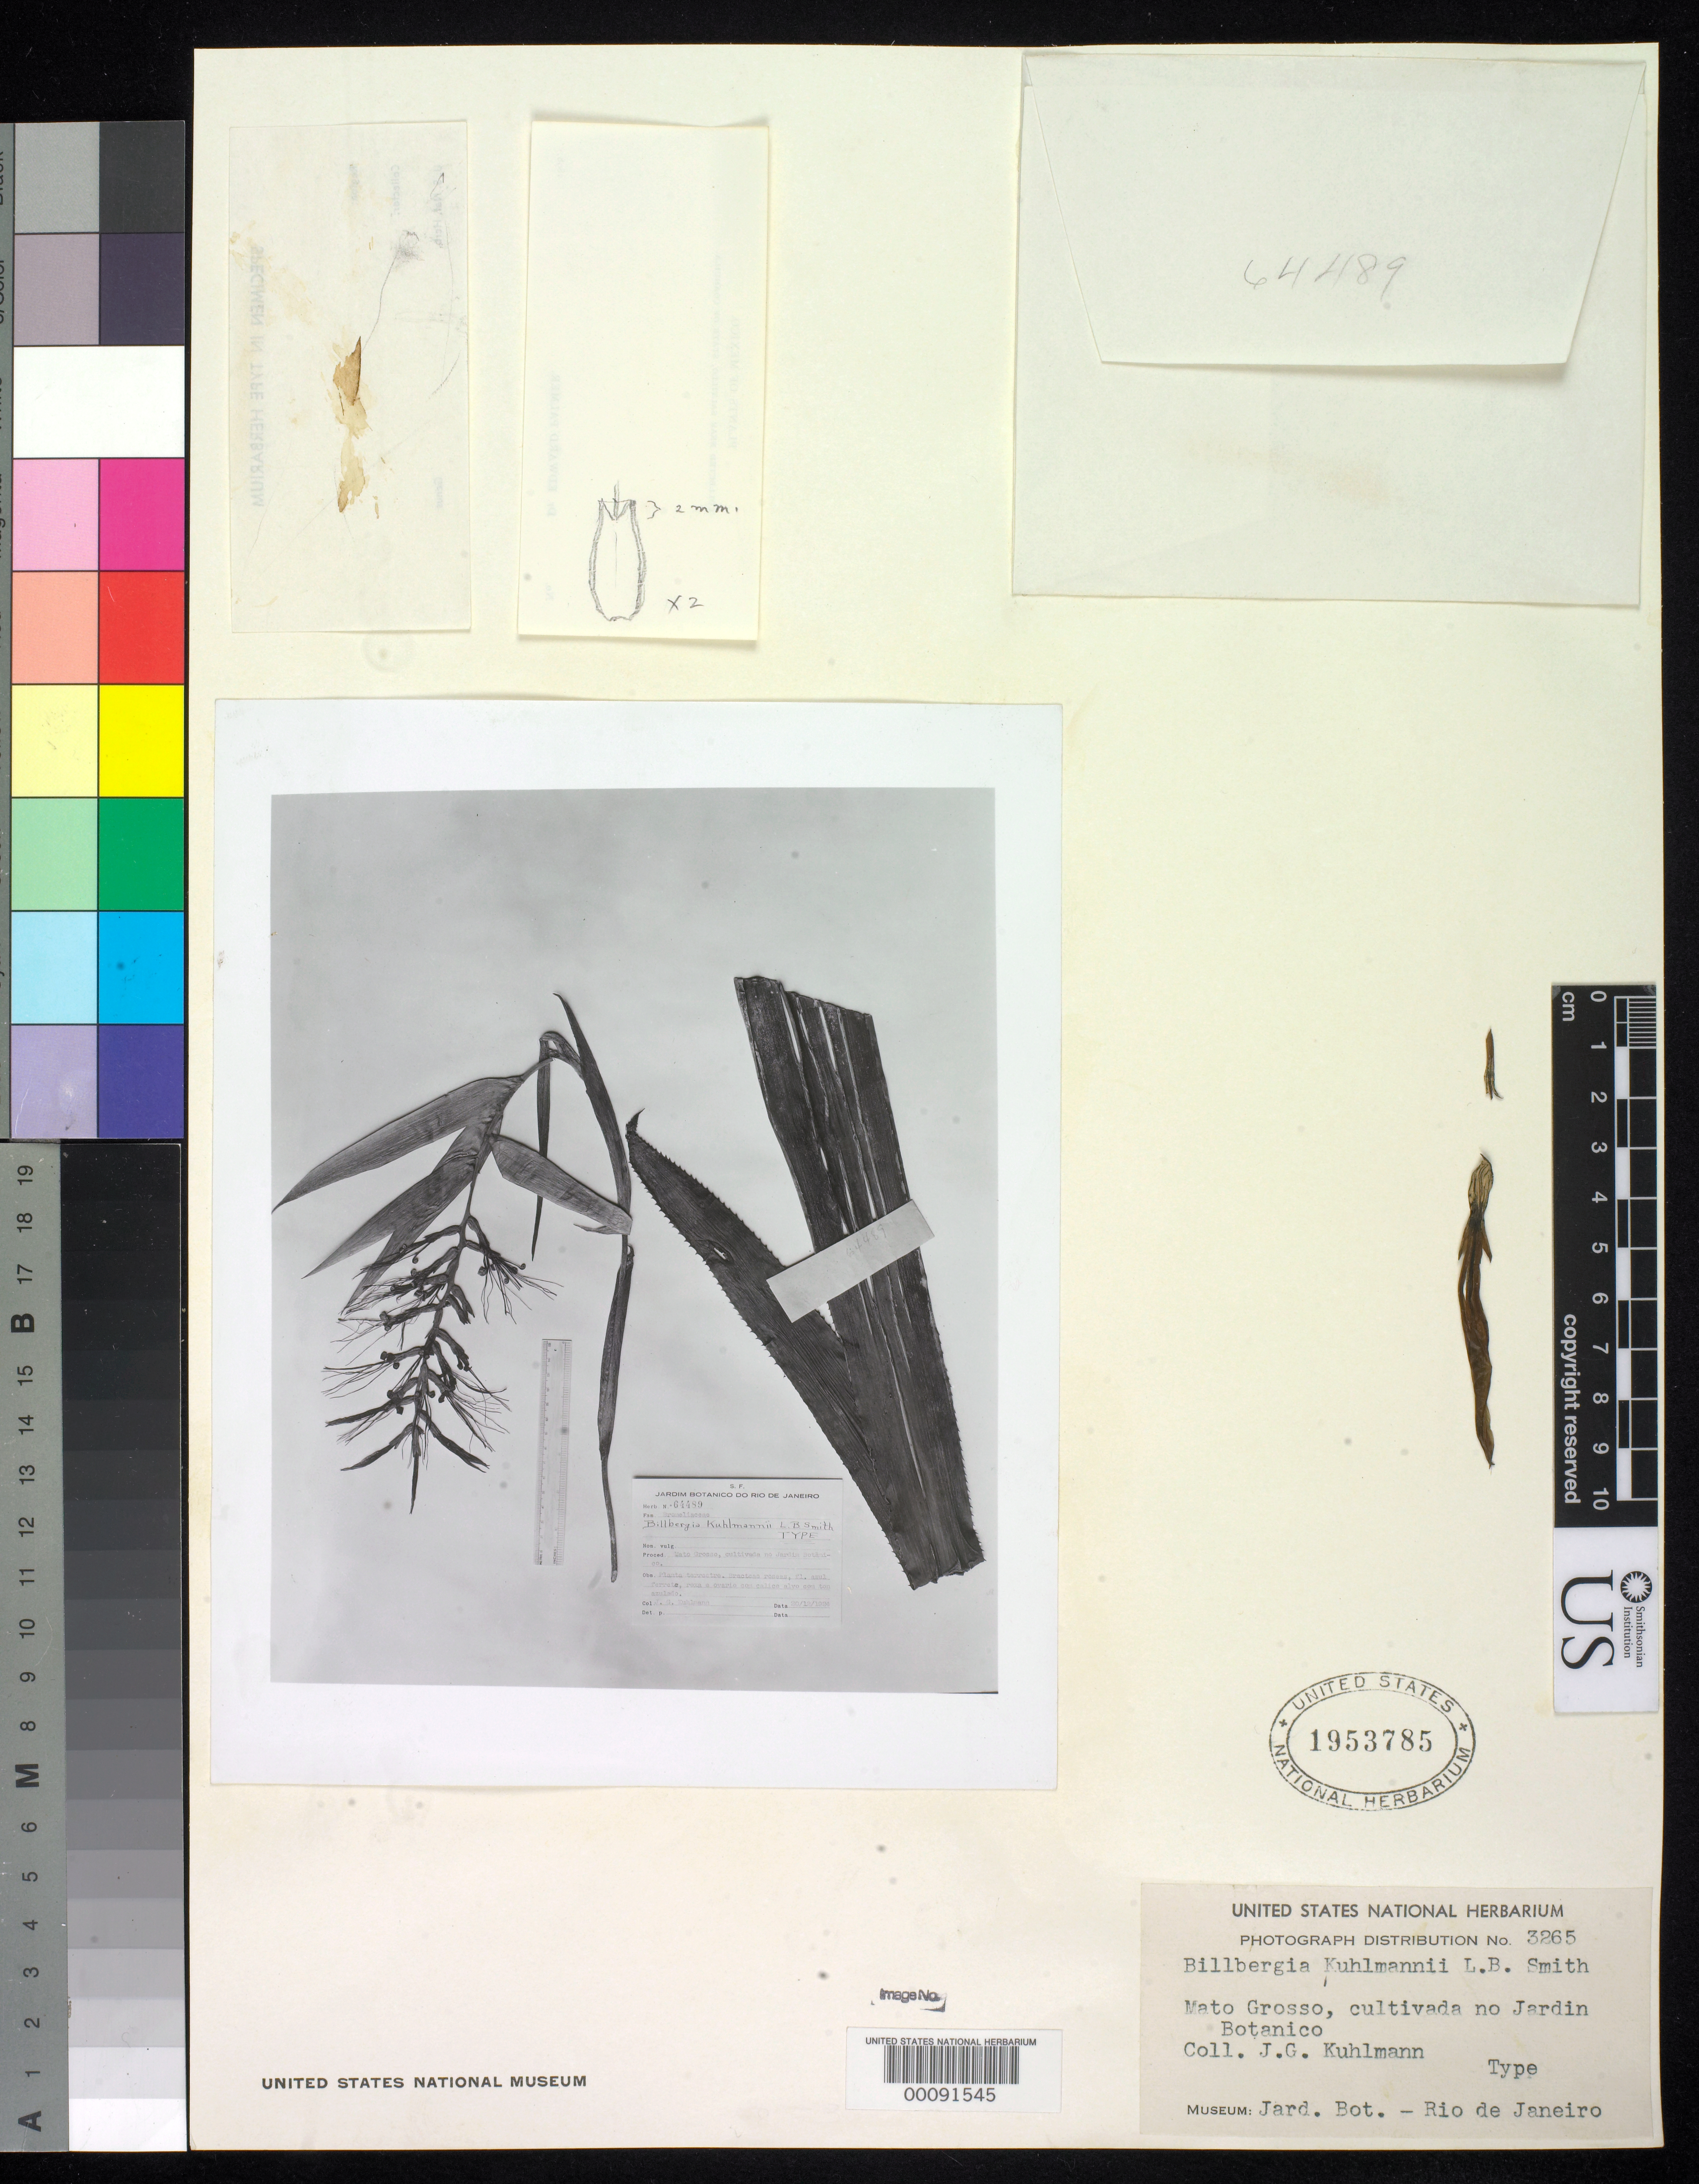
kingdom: Plantae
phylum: Tracheophyta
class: Liliopsida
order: Poales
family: Bromeliaceae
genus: Billbergia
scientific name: Billbergia kuhlmannii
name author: L.B. Sm.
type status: Isotype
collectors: J. G. Kuhlmann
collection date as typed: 20 Dec 1924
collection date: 1924-12-20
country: Brazil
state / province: Mato Grosso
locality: Cultivated in botanical garden.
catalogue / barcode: US 1953785